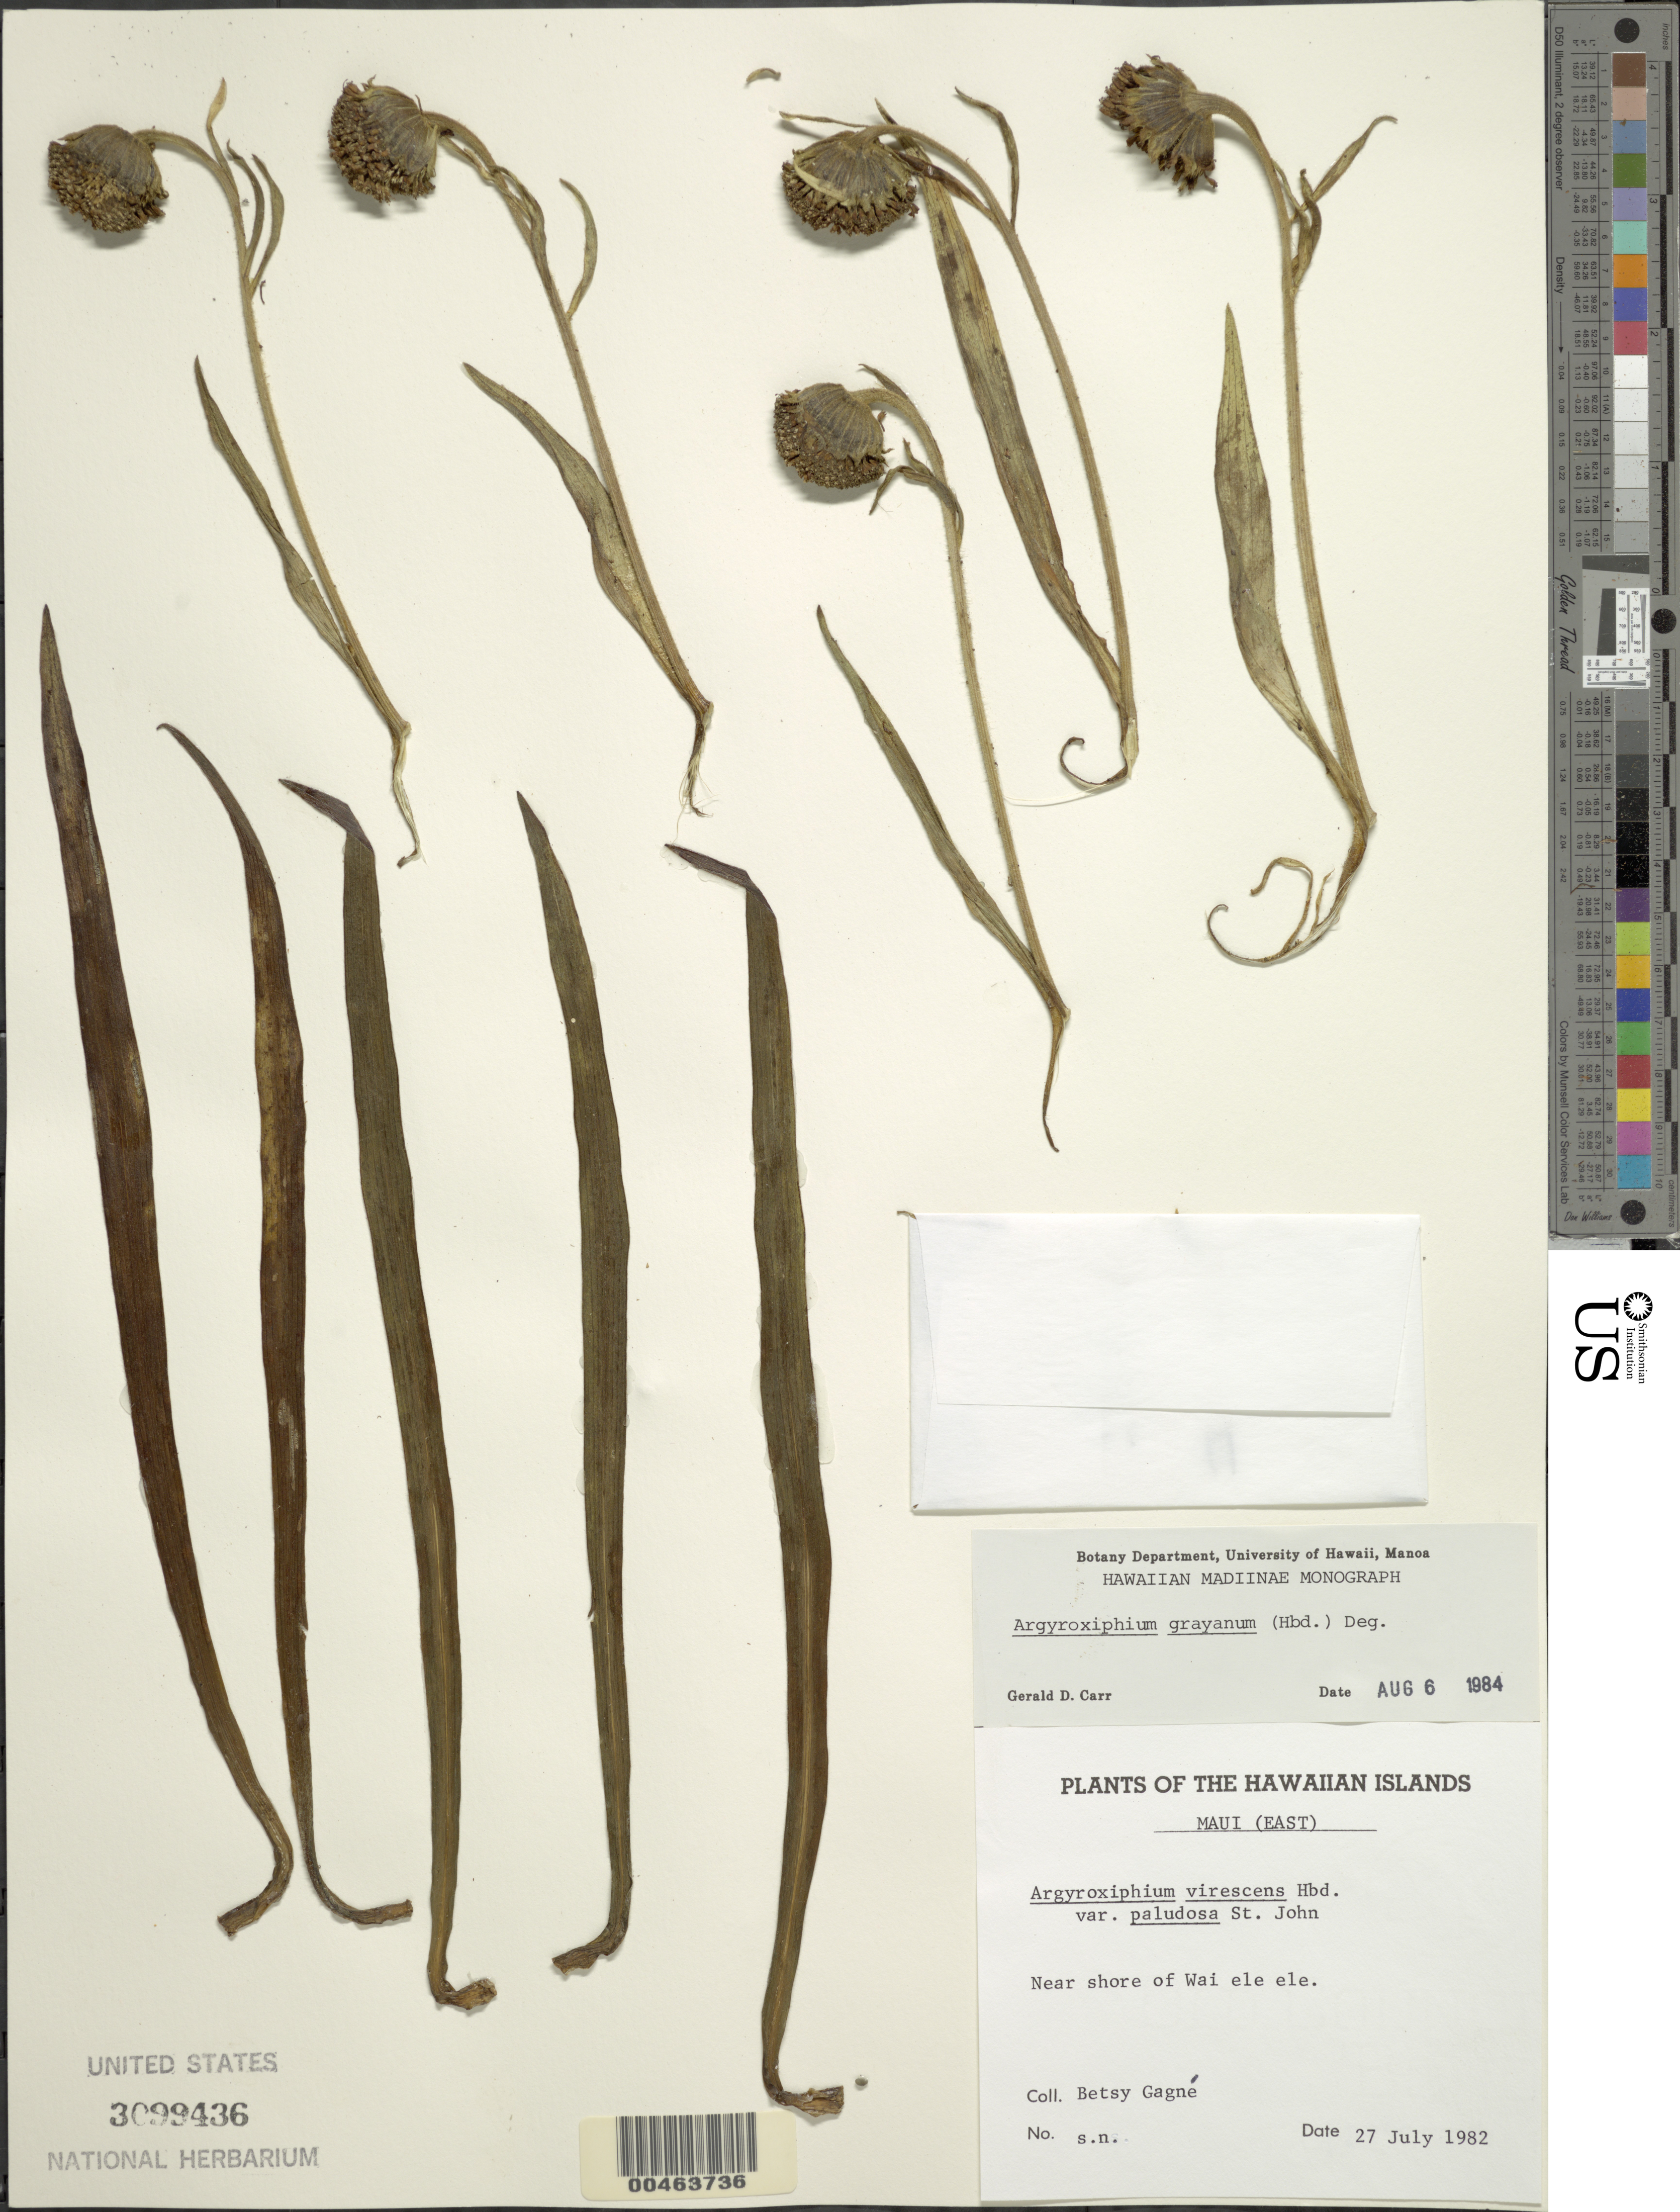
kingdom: Plantae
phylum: Tracheophyta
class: Magnoliopsida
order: Asterales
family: Asteraceae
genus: Argyroxiphium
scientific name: Argyroxiphium grayanum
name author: (Hillebr.) O. Deg.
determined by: Carr, G. D.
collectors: B. H. Gagné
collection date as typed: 27 Jul 1982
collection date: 1982-07-27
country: United States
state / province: Hawaii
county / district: Maui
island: Maui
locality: East Maui: Near shore of Wai ele ele.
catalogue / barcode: US 3099436